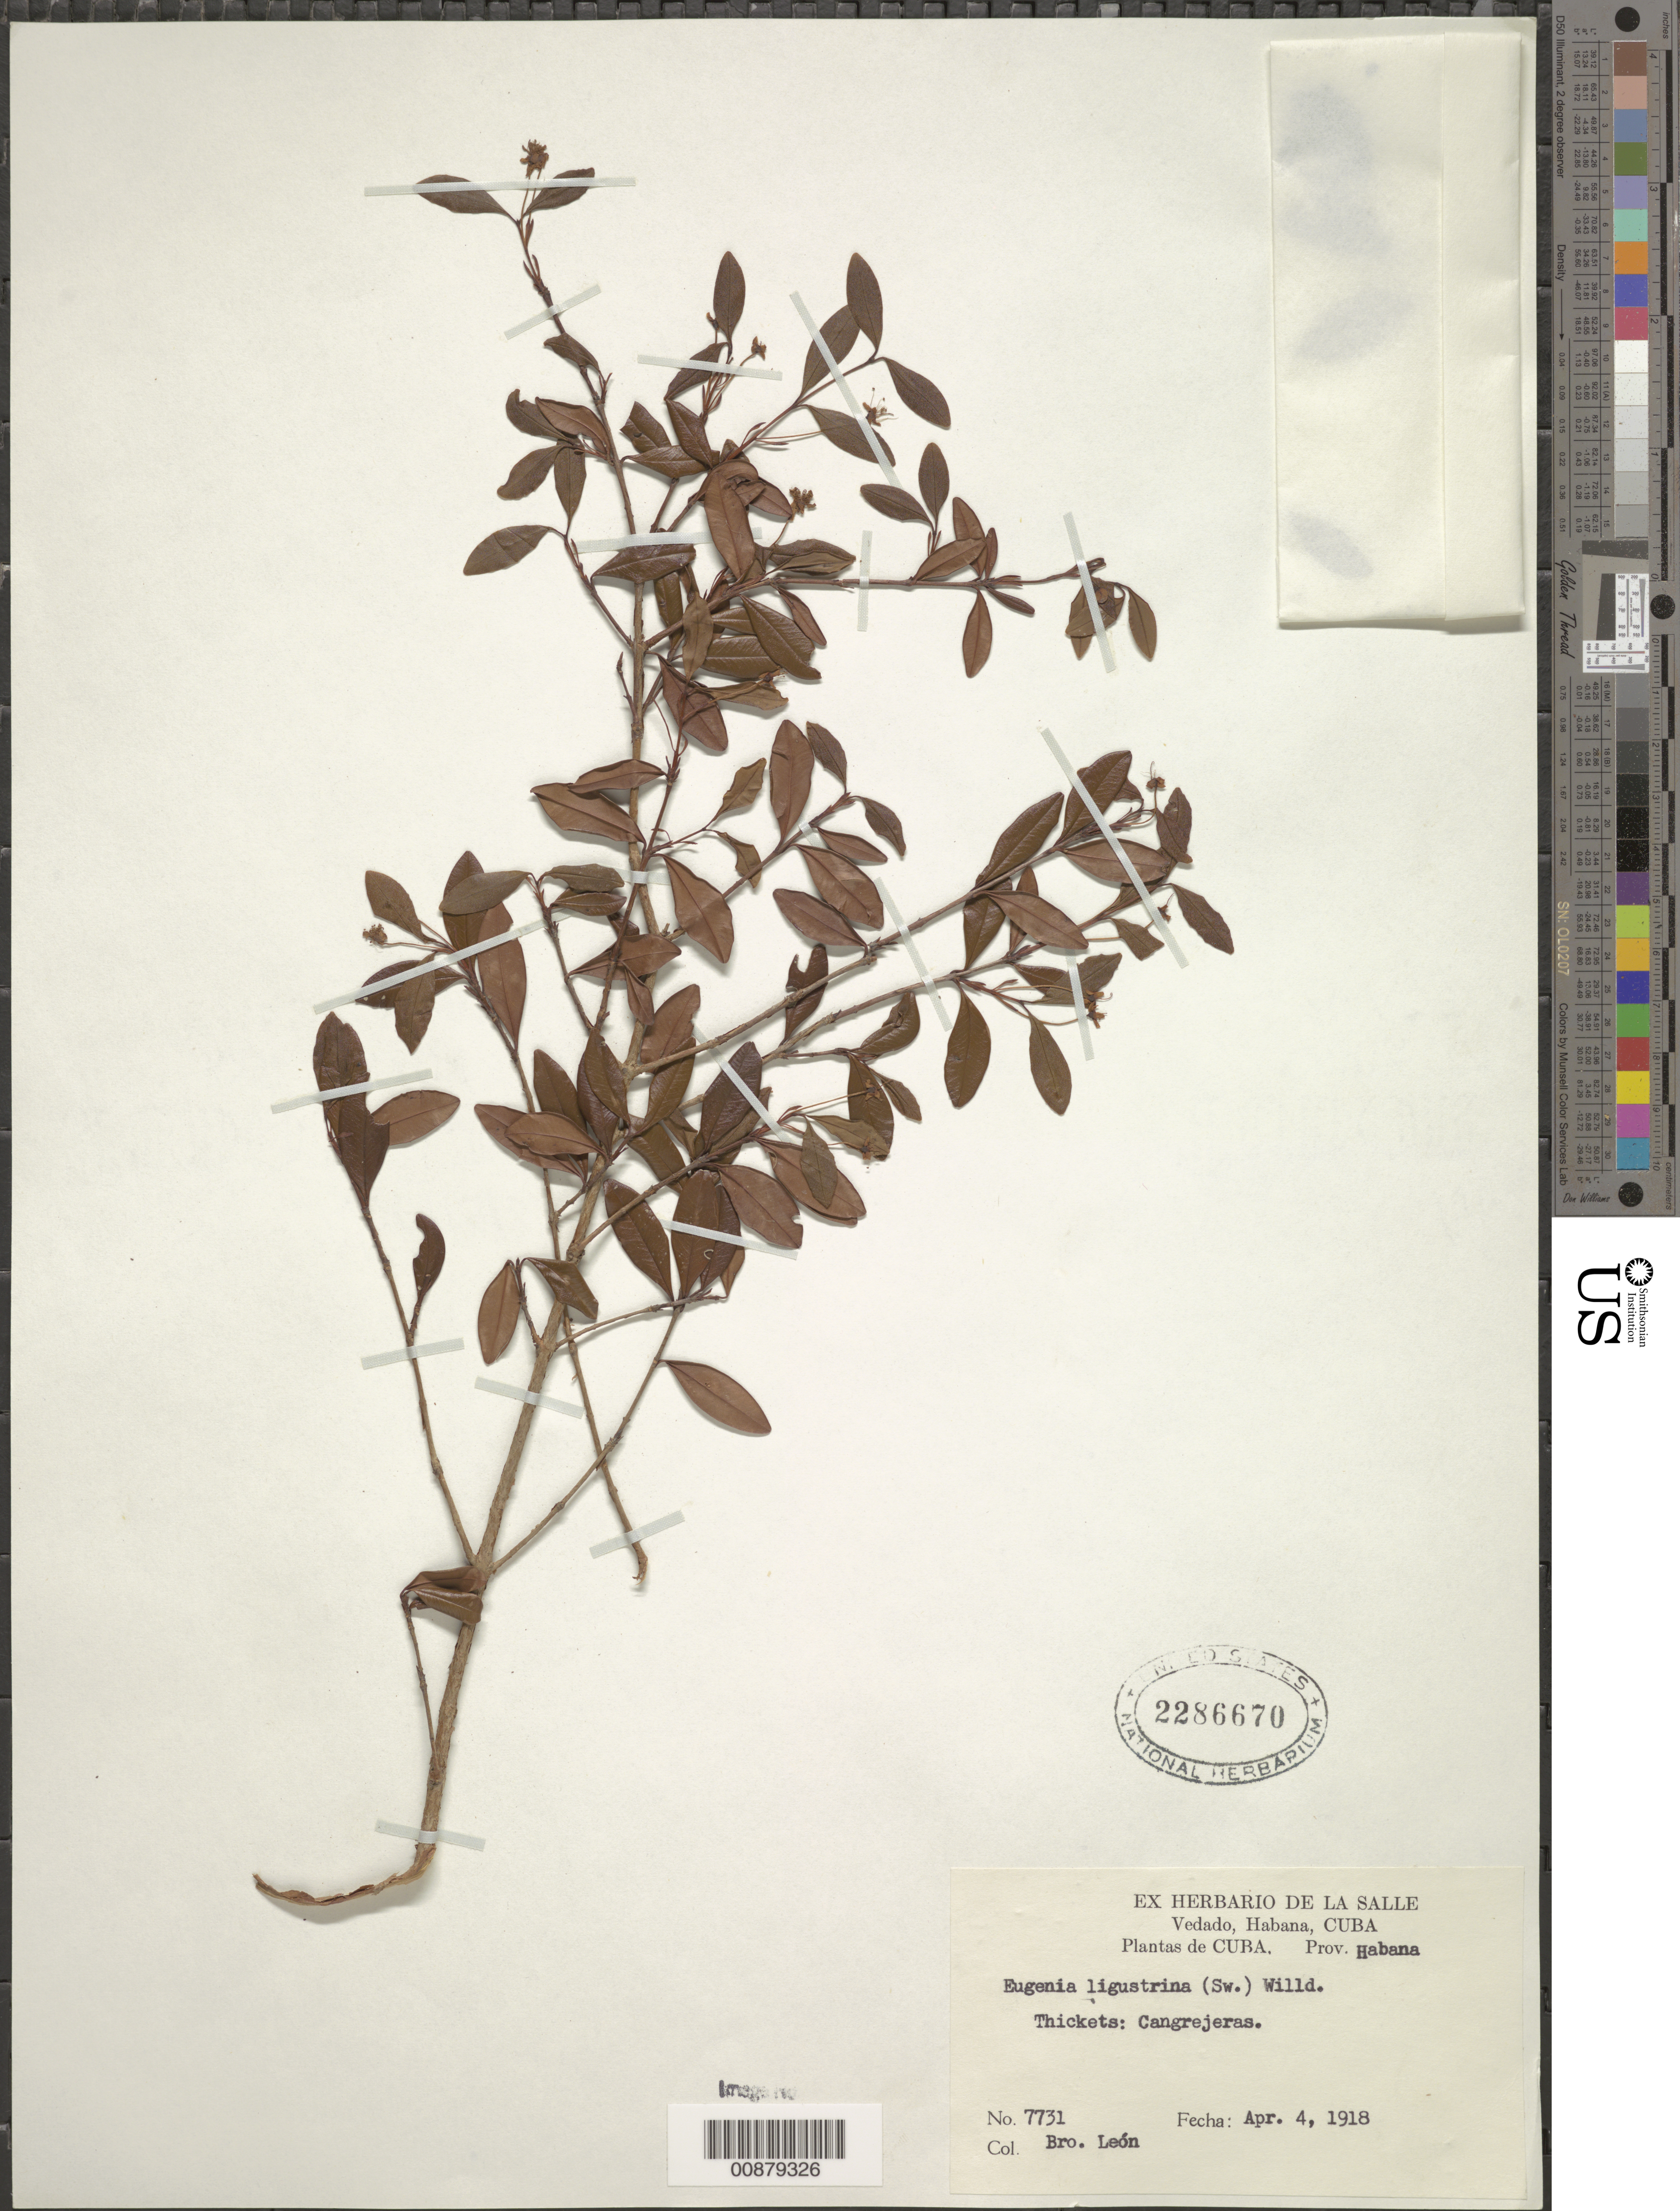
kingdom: Plantae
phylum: Tracheophyta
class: Magnoliopsida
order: Myrtales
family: Myrtaceae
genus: Eugenia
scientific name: Eugenia ligustrina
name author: (Sw.) Willd.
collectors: Bro. León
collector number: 7731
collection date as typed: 04 Apr 1918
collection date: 1918-04-04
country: Cuba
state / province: La Habana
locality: Cangrejeras.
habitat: Thickets.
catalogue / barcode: US 2286670